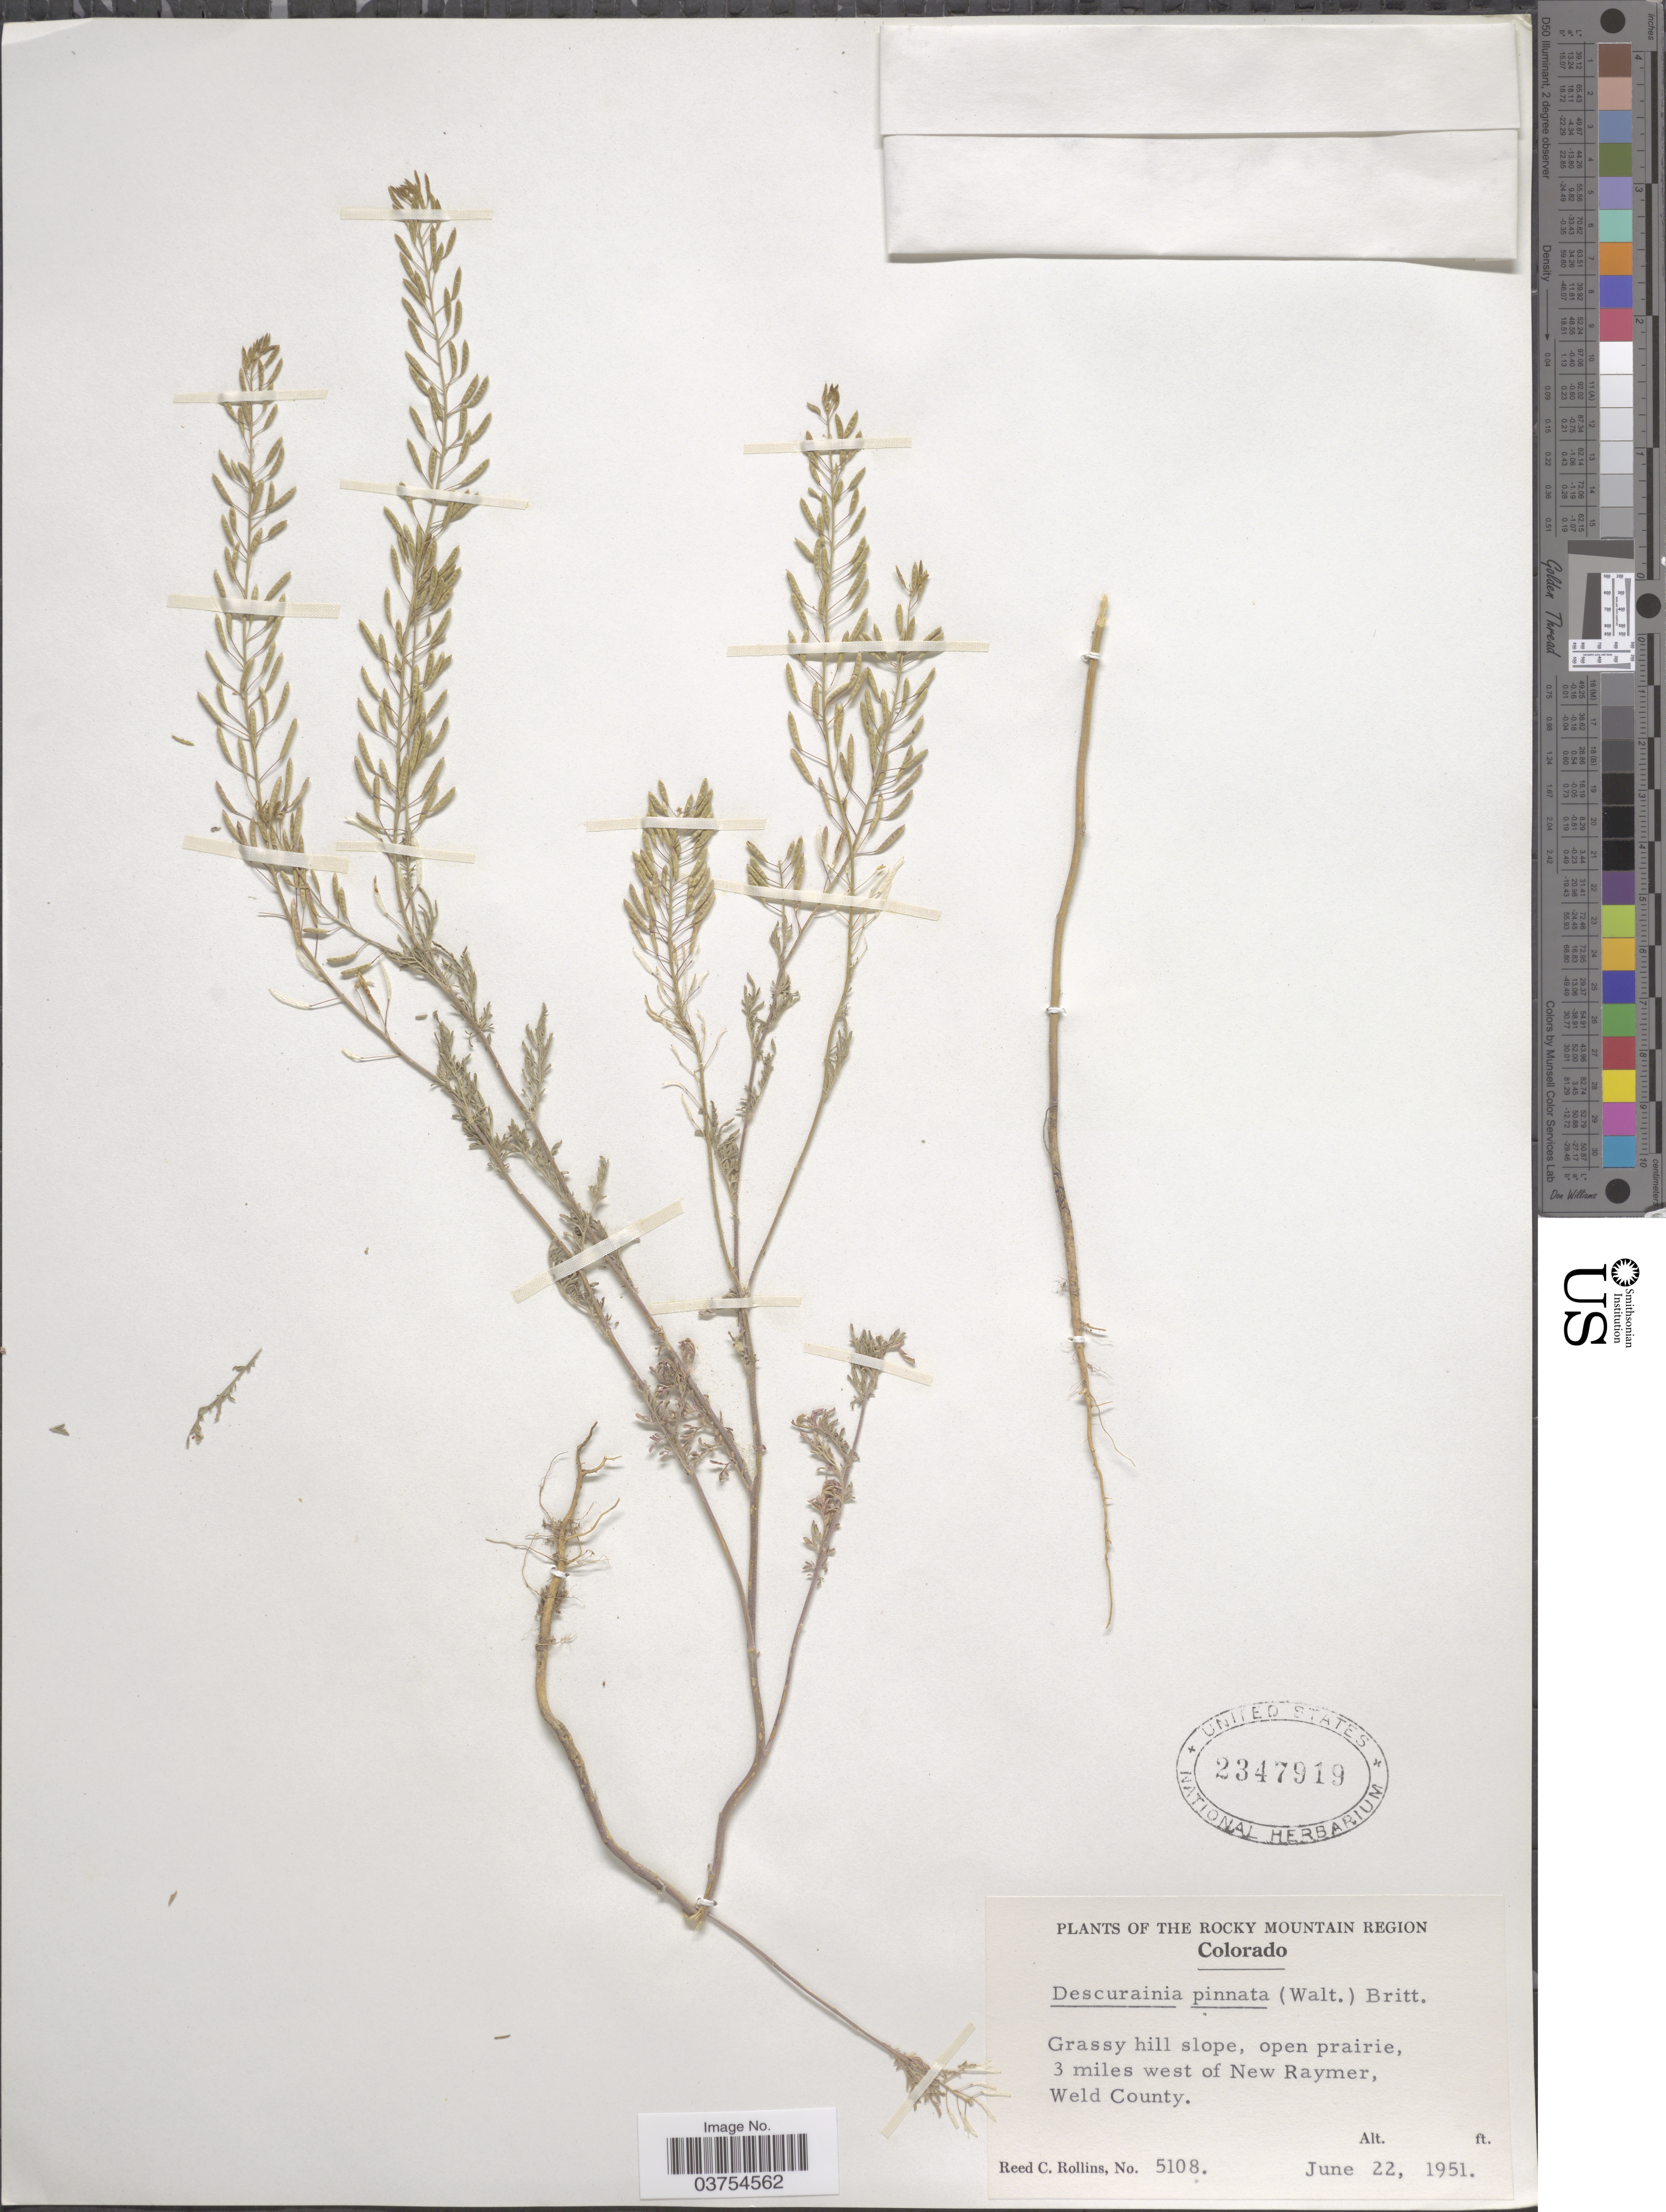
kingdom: Plantae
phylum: Tracheophyta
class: Magnoliopsida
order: Brassicales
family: Brassicaceae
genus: Descurainia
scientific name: Descurainia pinnata var. sp.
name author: (C.A. Mey.)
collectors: R. C. Rollins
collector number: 5108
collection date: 1951-06-22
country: United States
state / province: Colorado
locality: The Rocky Mountain Region. Grassy hill slope, open prairie, 3 miles west of New Raymer, Weld County.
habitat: grassy hill slope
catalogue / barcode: US 2347919